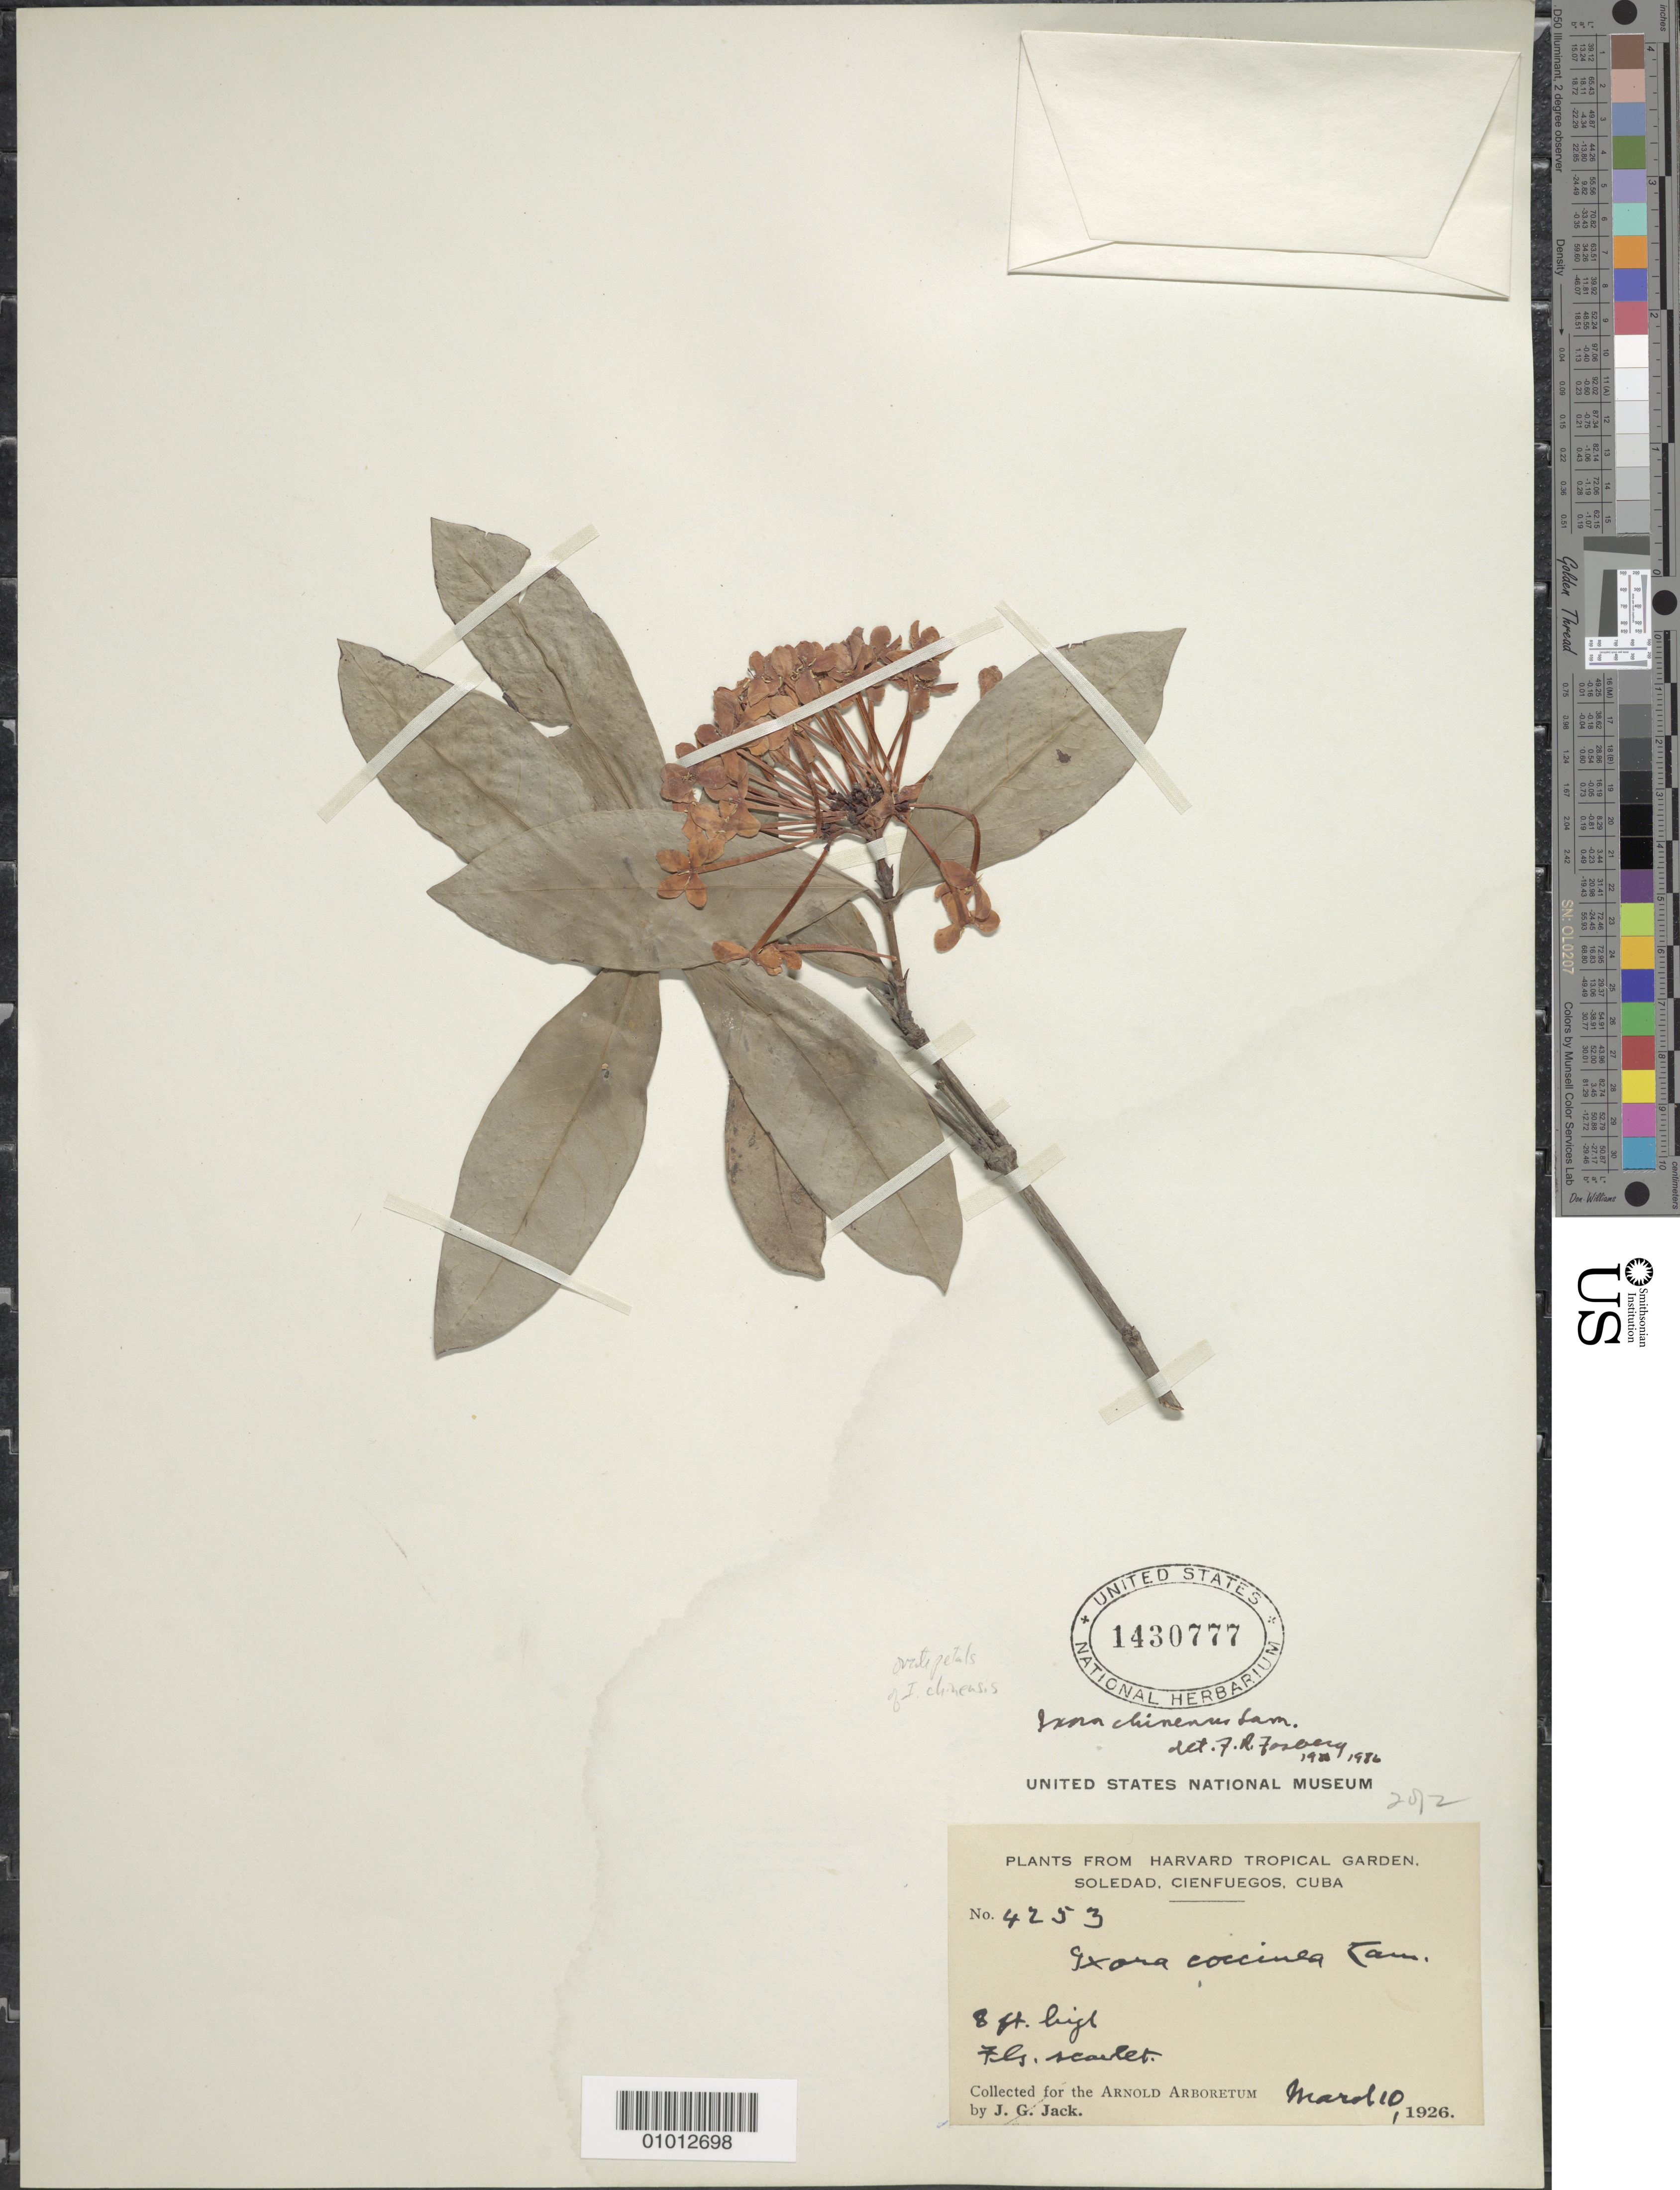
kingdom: Plantae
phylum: Tracheophyta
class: Magnoliopsida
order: Gentianales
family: Rubiaceae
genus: Ixora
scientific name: Ixora coccinea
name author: L.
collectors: J. G. Jack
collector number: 4253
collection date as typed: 10 Mar 1926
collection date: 1926-03-10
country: Cuba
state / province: Cienfuegos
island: Cuba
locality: Soledad, Cienfuegos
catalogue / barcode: US 1430777